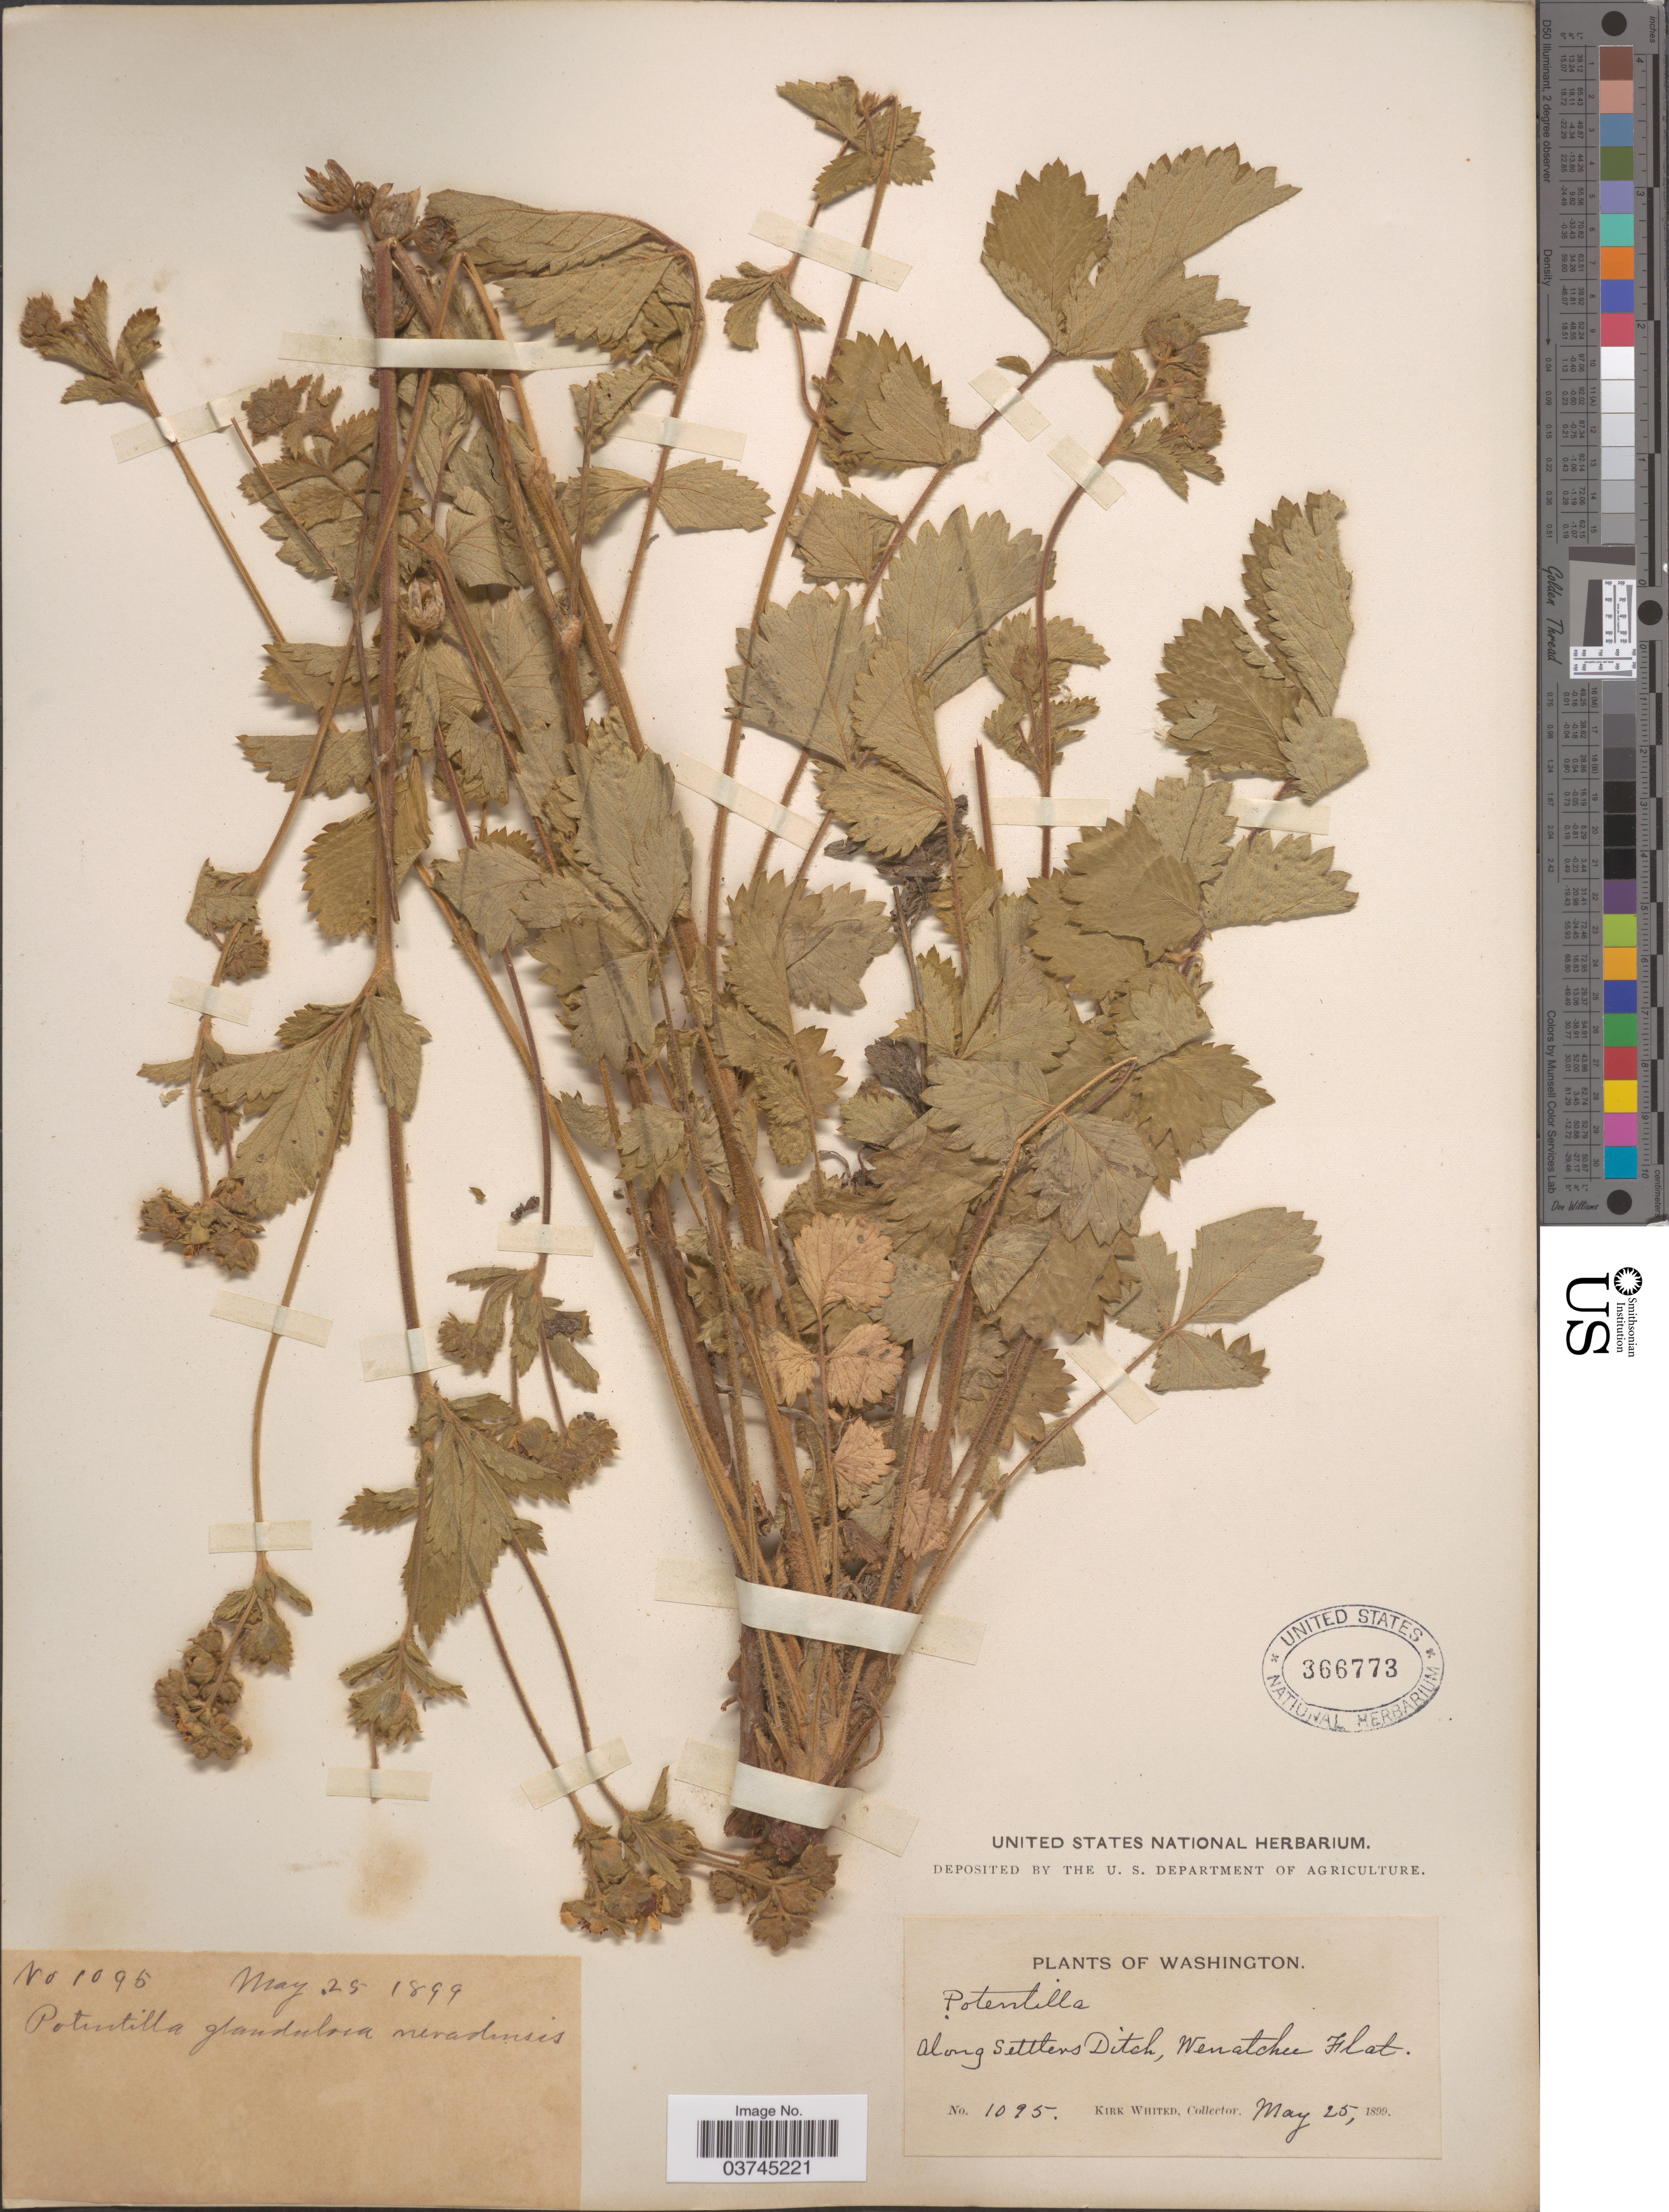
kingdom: Plantae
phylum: Tracheophyta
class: Magnoliopsida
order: Rosales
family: Rosaceae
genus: Drymocallis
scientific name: Drymocallis sp.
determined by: Strong, Mark T., (BOT), Smithsonian Institution - National Museum of Natural History (UNITED STATES)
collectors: K. Whited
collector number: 1095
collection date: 1899-05-25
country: United States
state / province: Washington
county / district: Chelan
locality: Along Settlers Ditch, Wenatchee Flat.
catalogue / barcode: US 366773